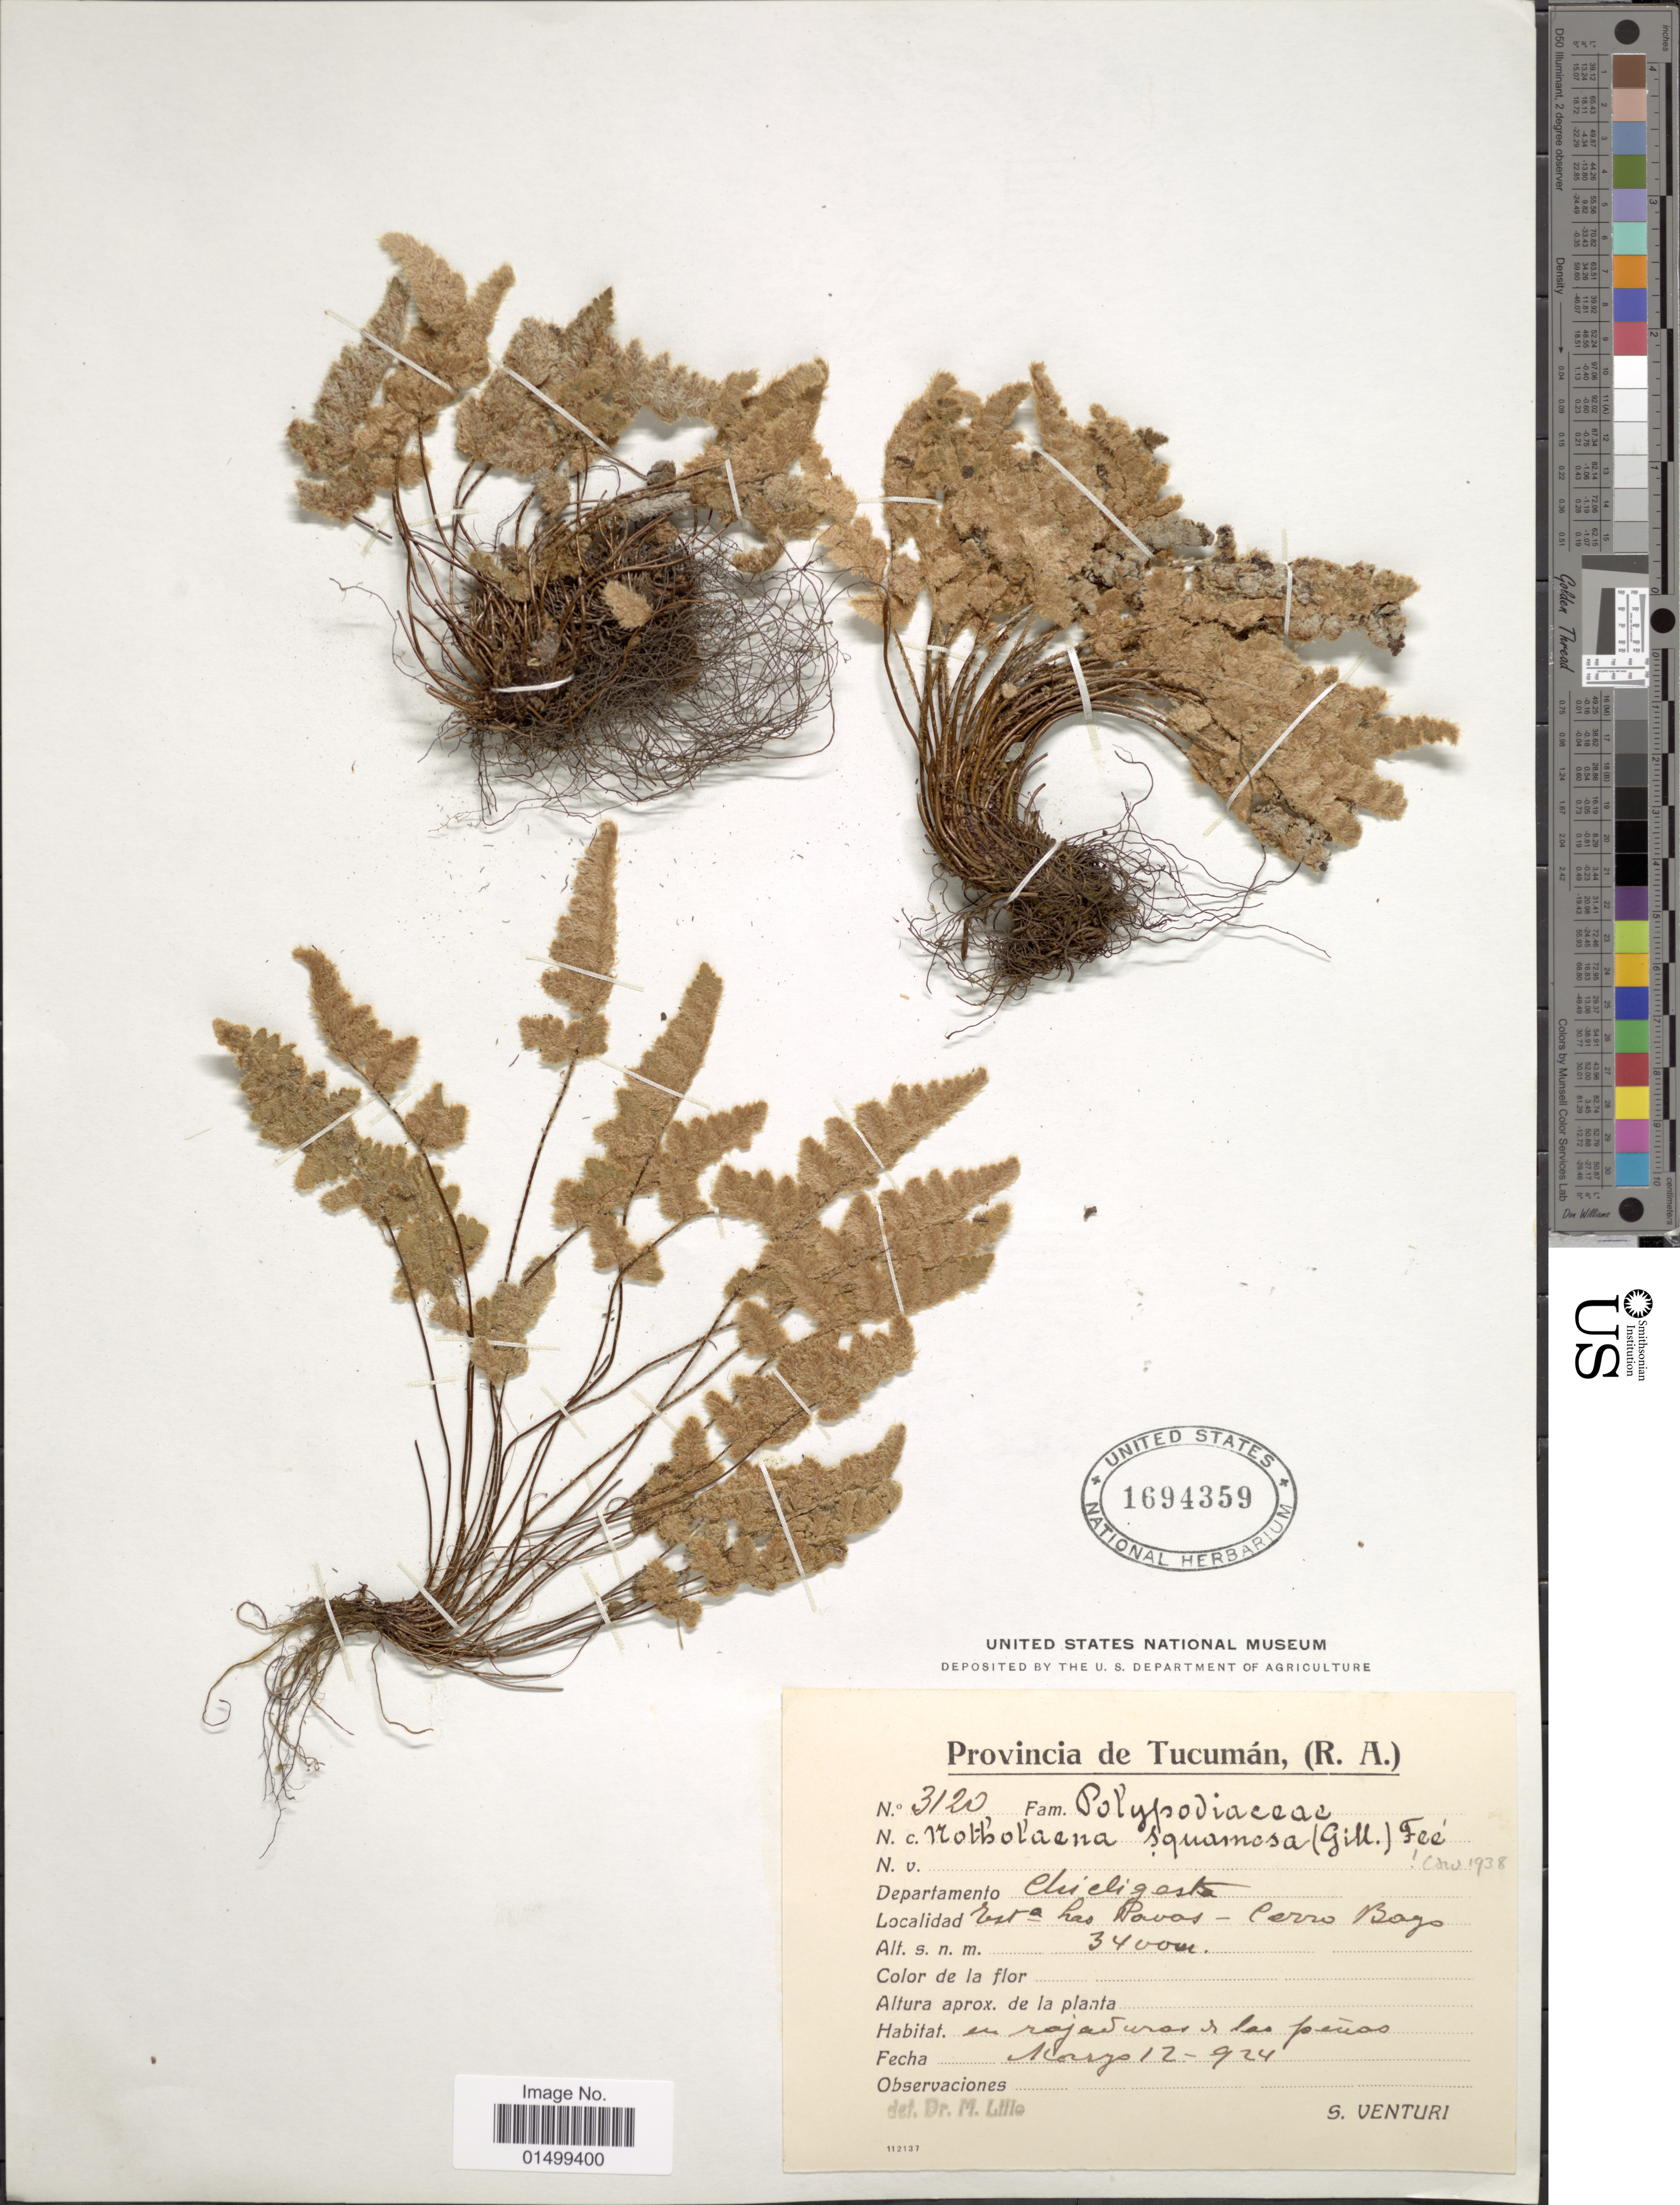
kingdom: Plantae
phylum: Tracheophyta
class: Polypodiopsida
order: Polypodiales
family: Pteridaceae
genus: Cheilanthes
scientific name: Cheilanthes squamosa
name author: Gillies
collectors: S. Venturi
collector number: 3120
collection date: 1924-03-12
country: Argentina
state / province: Tucuman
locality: (R.A.) Dep. Chicligasta, esta Las Pavas - Cerro Bayo.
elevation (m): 3400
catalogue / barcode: US 1694359